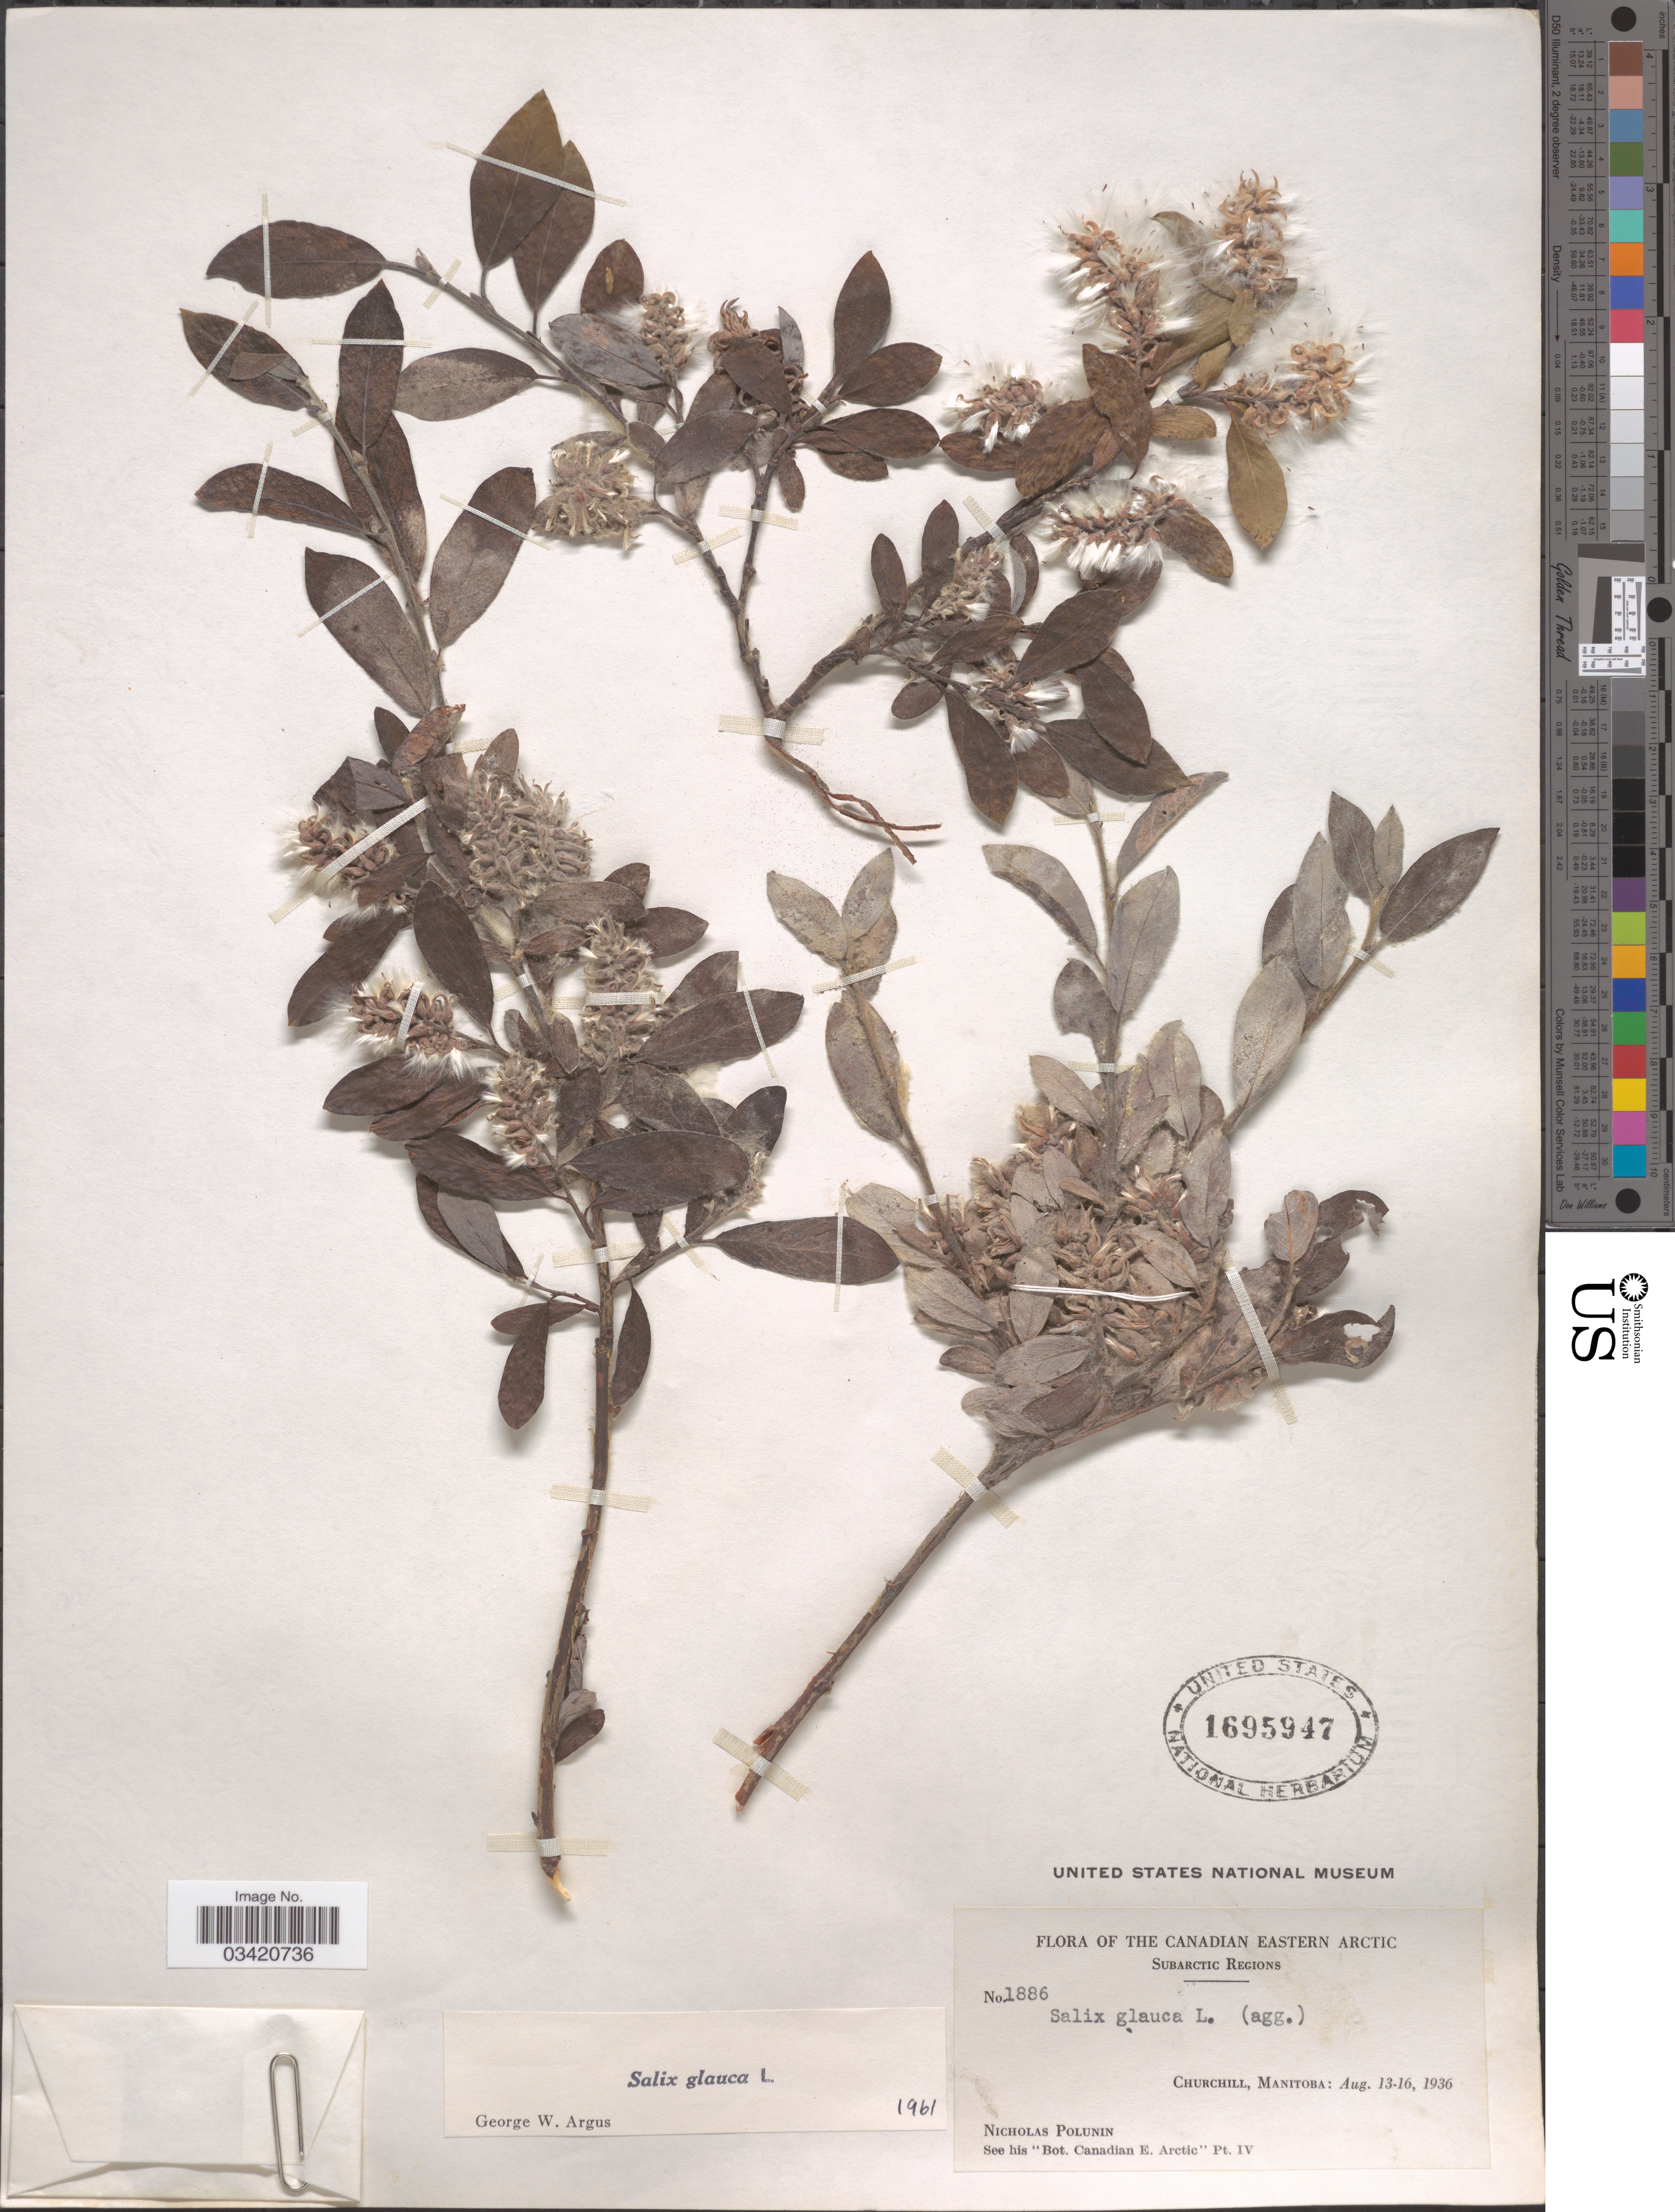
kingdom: Plantae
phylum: Tracheophyta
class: Magnoliopsida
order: Malpighiales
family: Salicaceae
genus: Salix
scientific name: Salix glauca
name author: L.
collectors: N. V. Polunin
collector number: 1886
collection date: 1936-08-13/1936-08-16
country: Canada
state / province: Manitoba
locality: Canadian Eastern Arctic. Subarctic Regions. Churchill.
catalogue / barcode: US 1695947